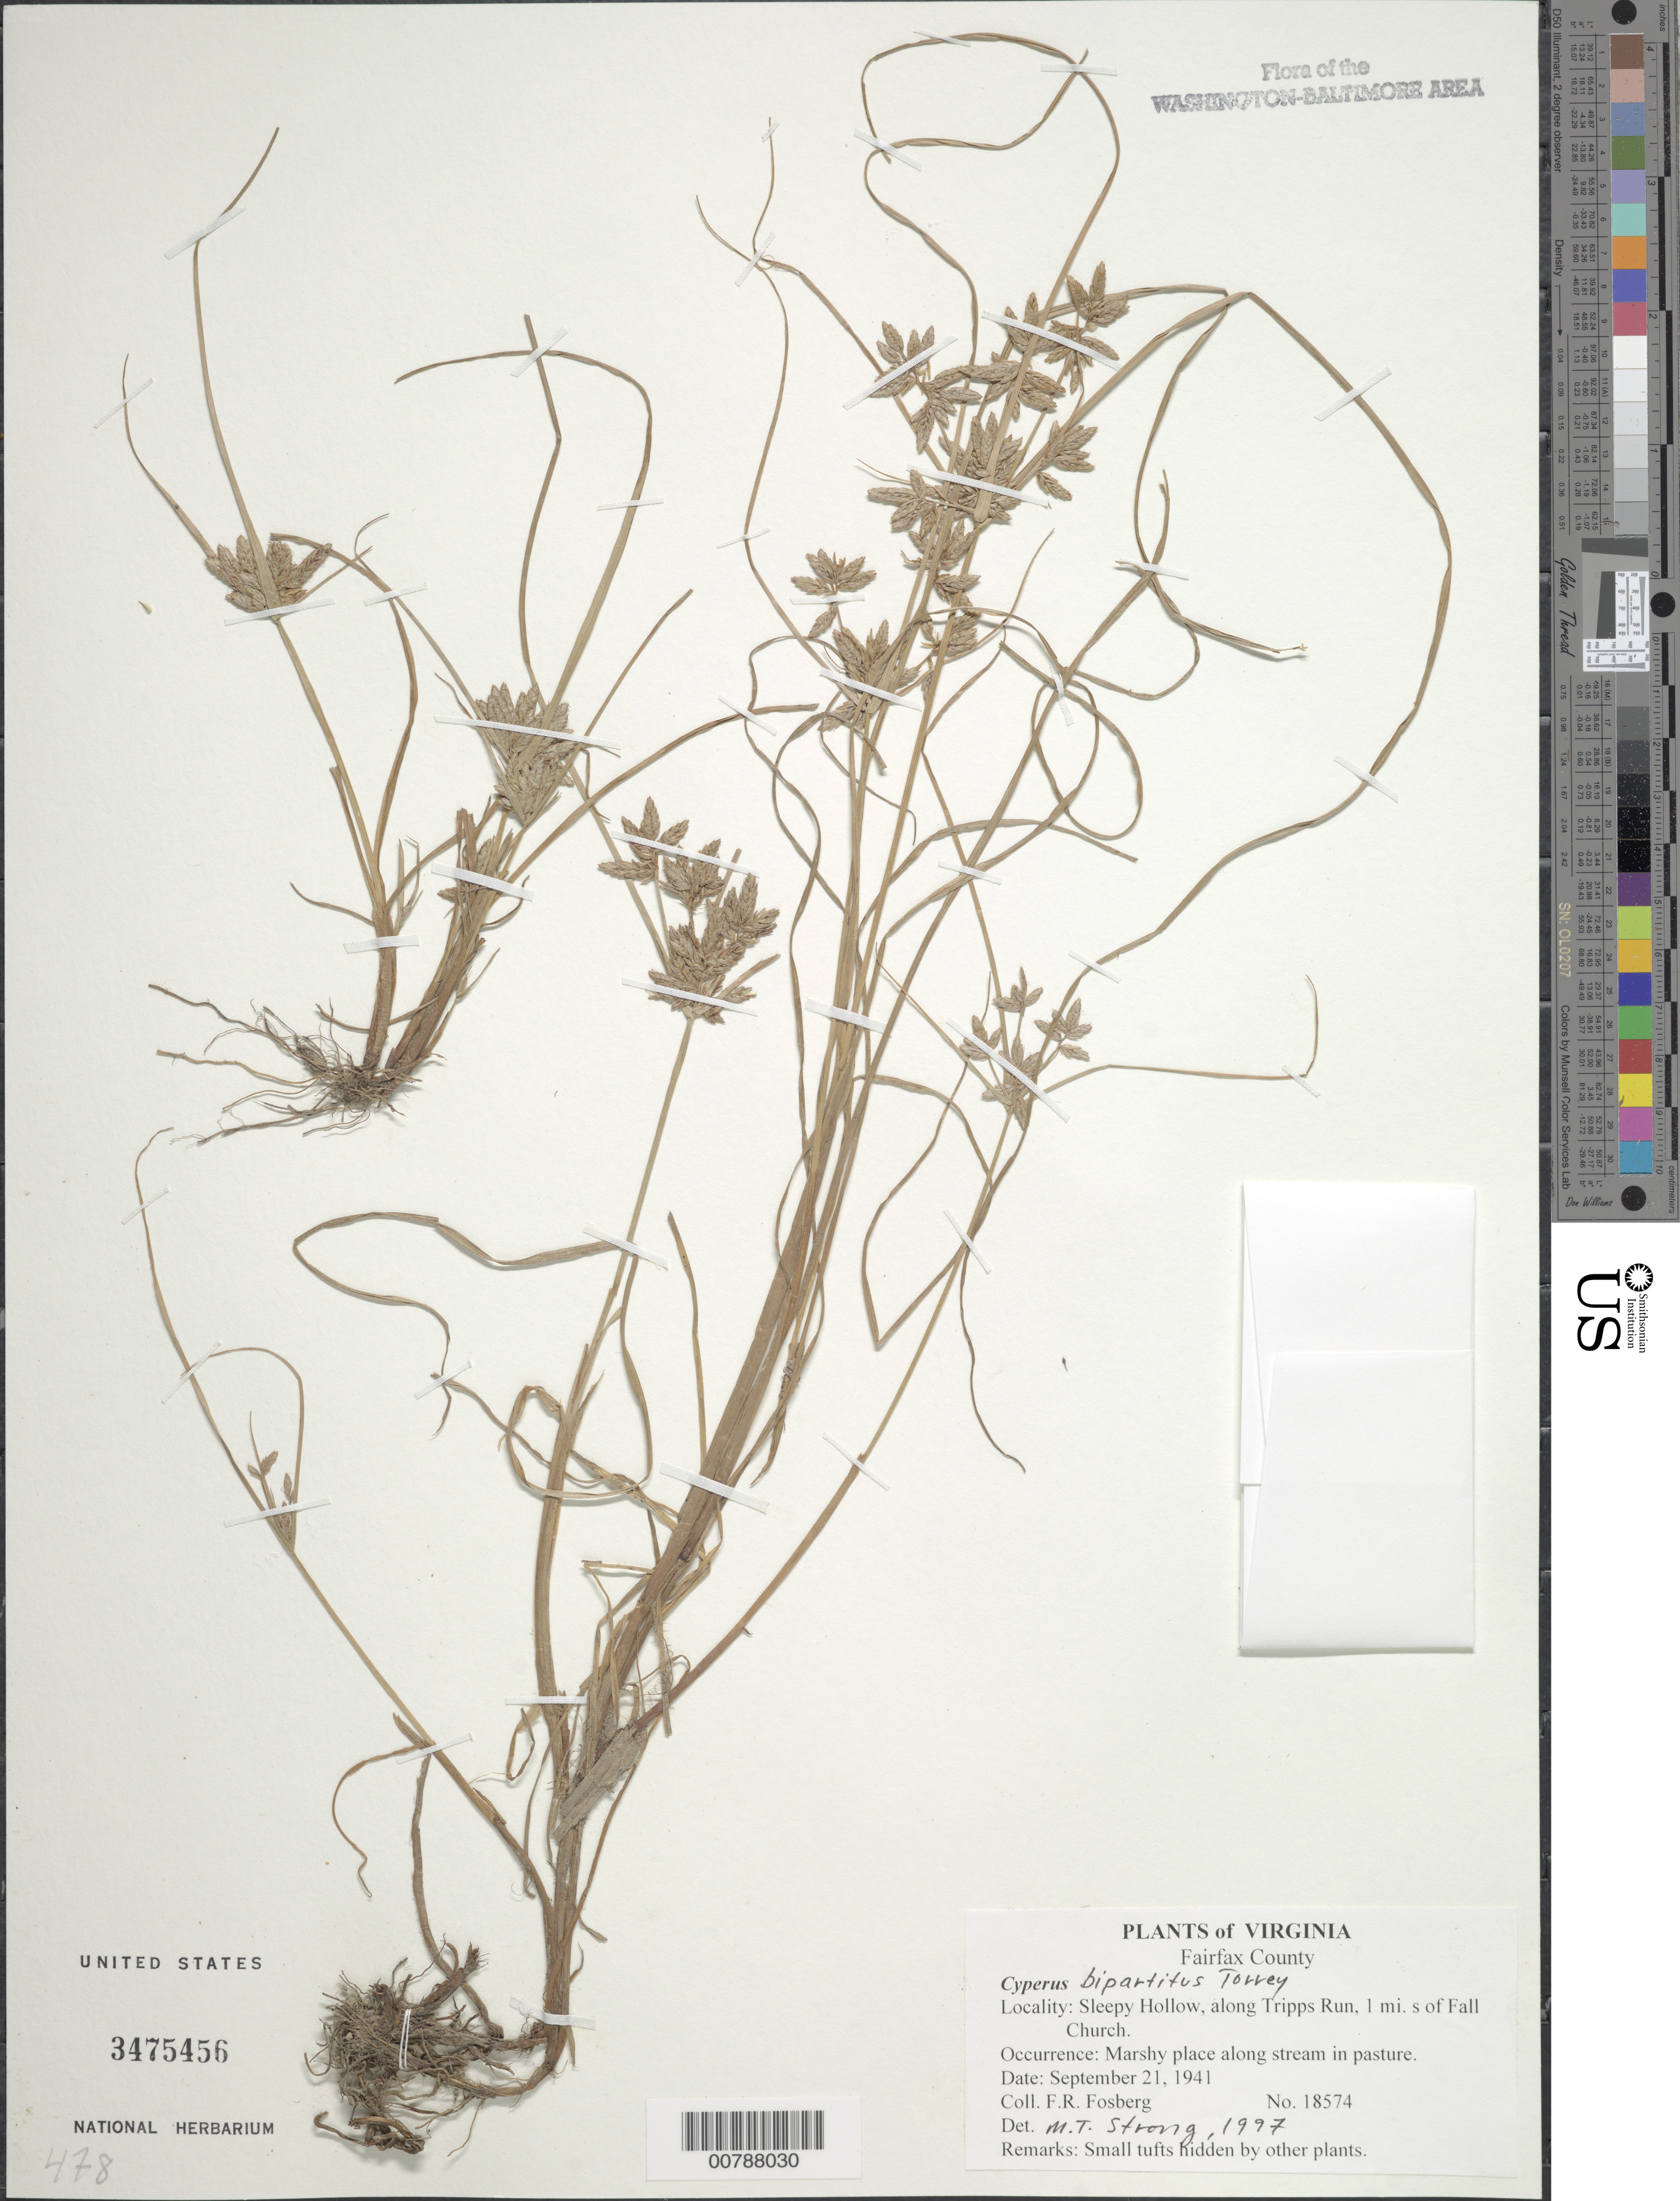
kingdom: Plantae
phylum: Tracheophyta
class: Liliopsida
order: Poales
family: Cyperaceae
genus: Cyperus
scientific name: Cyperus bipartitus Torr.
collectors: F. R. Fosberg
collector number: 18574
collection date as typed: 21 Sep 1941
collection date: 1941-09-21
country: United States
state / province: Virginia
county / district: Fairfax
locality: Sleepy Hollow, along Tripps Run, 1 mi. S of Falls Church.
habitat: Marshy place along stream in pasture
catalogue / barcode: US 3475456